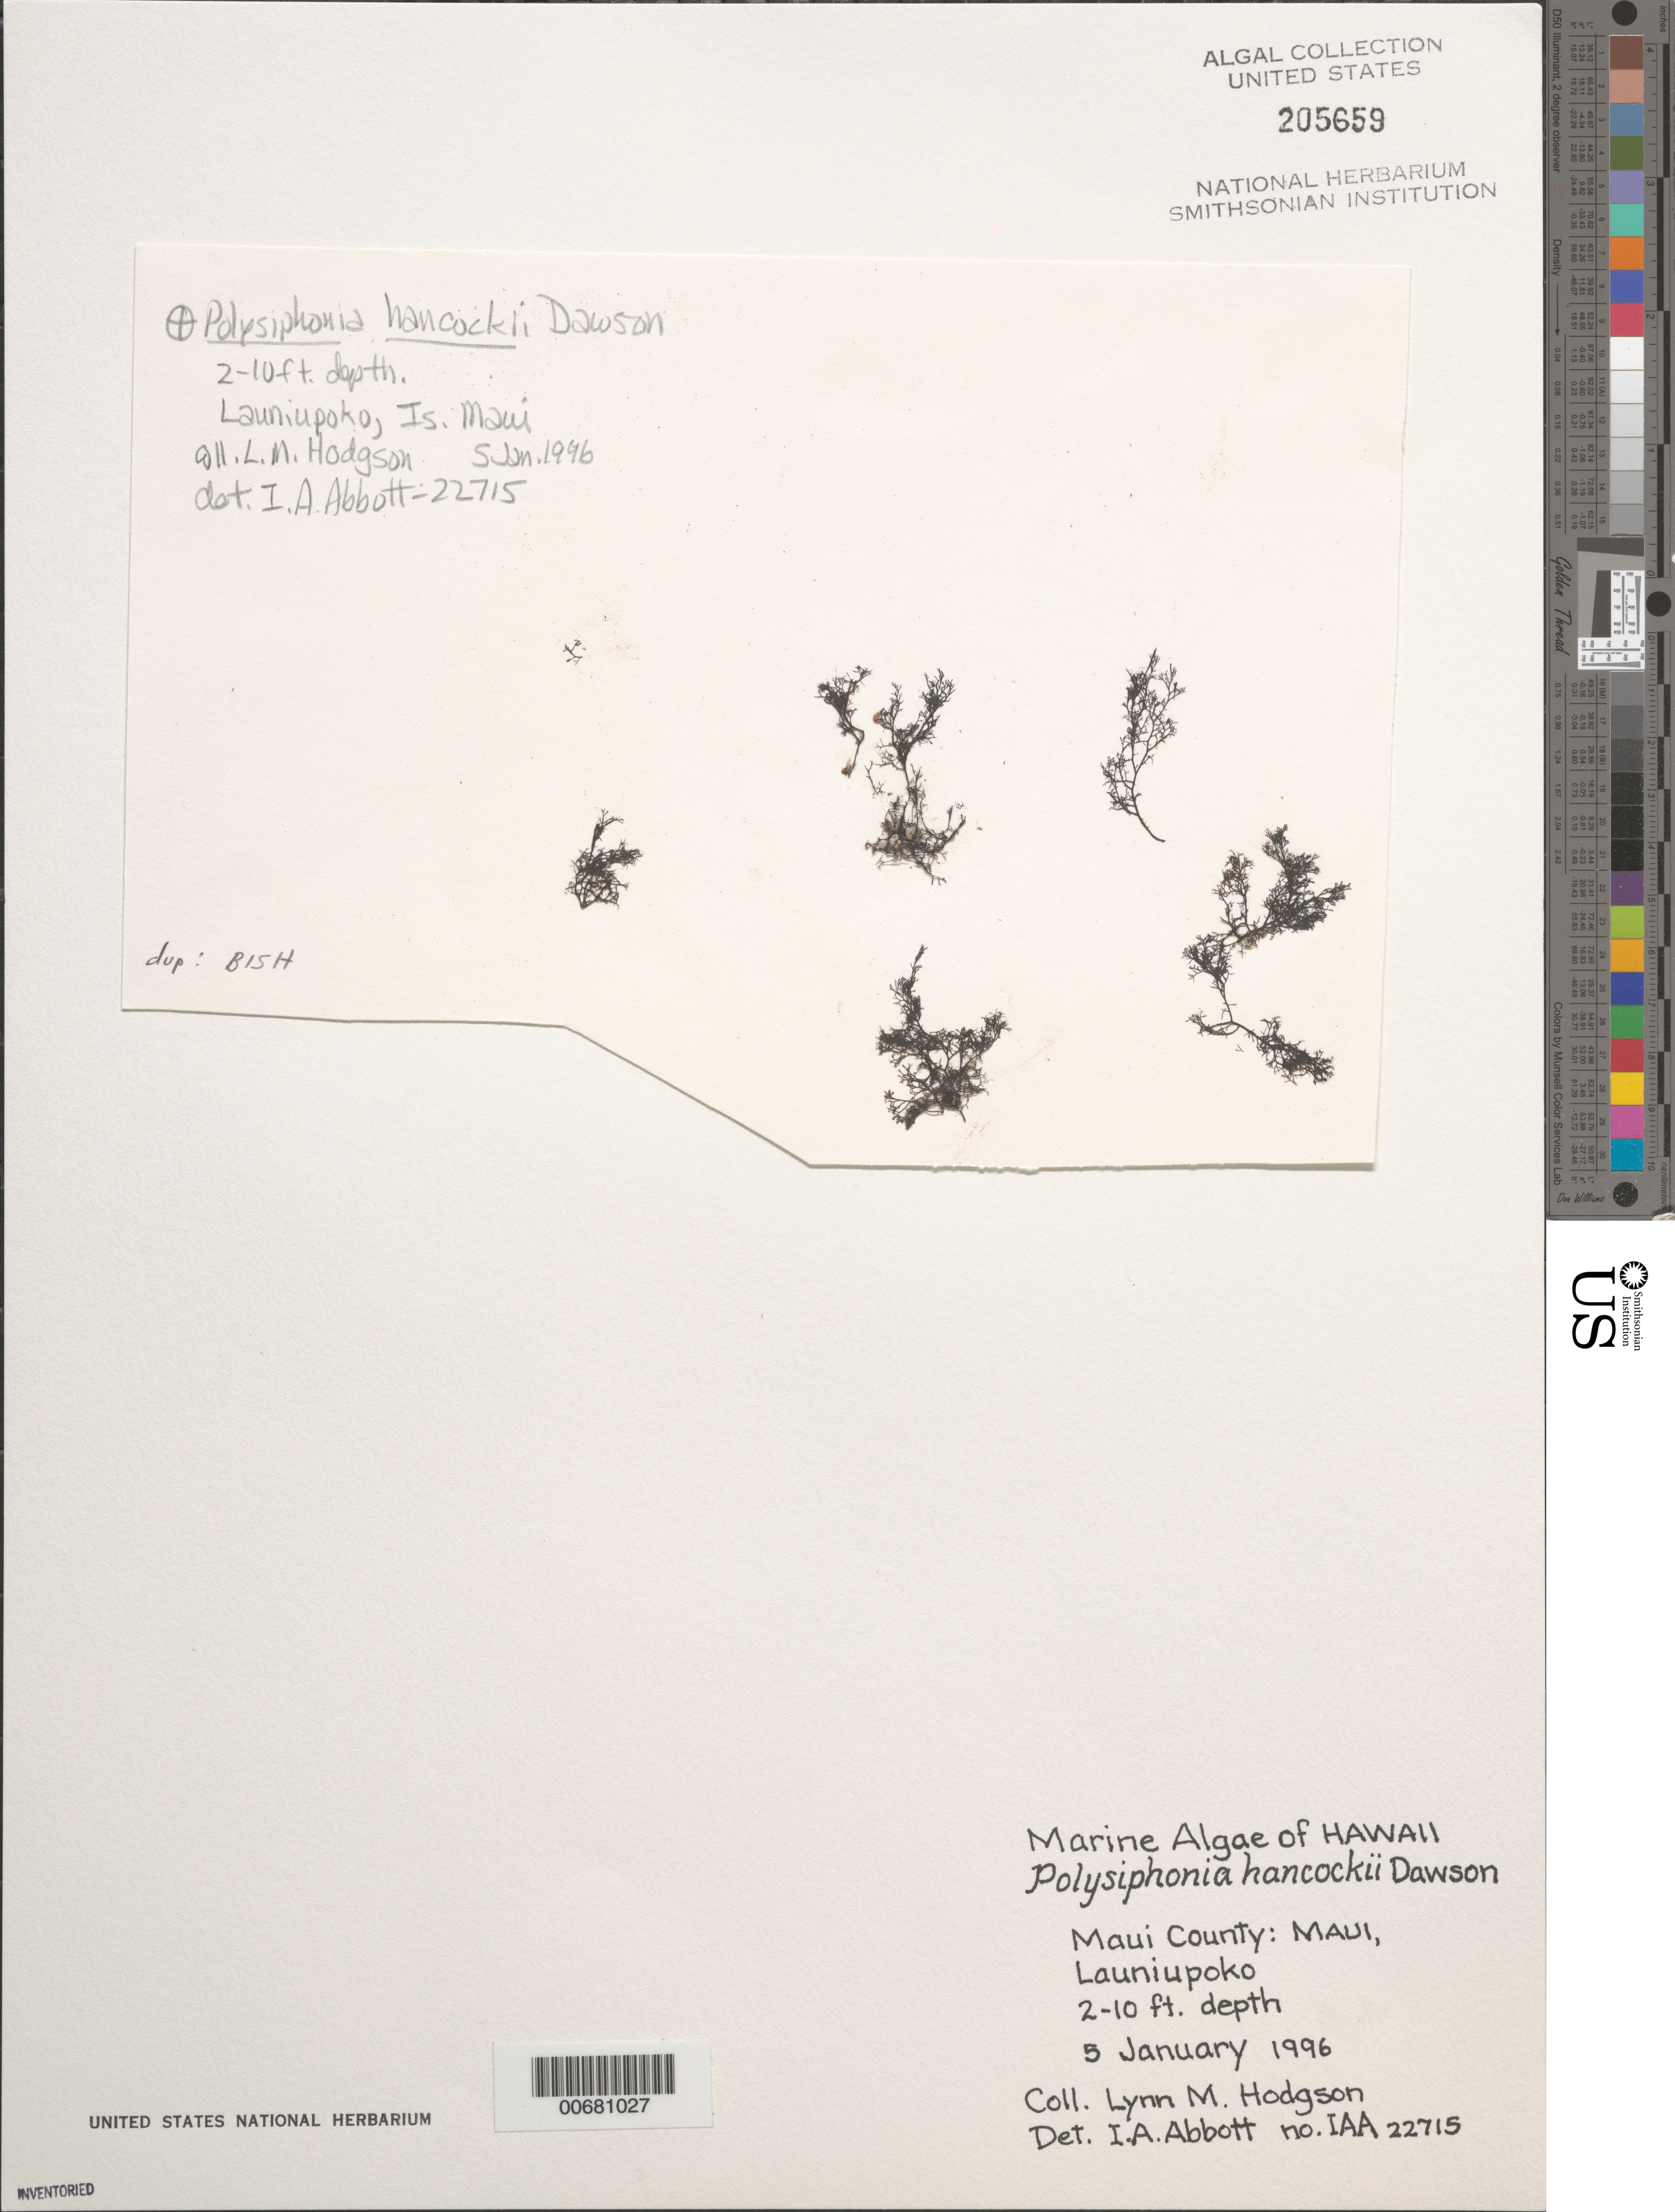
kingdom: Plantae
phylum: Rhodophyta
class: Florideophyceae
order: Ceramiales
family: Rhodomelaceae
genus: Melanothamnus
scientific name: Melanothamnus hancockii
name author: (E.Y. Dawson) Diaz-Tapia & Maggs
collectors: L. M. Hodgson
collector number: IAA 22715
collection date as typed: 05 Jan 1996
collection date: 1996-01-05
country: United States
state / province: Hawaii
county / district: Maui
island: Maui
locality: Launiupoko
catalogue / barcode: US 205659